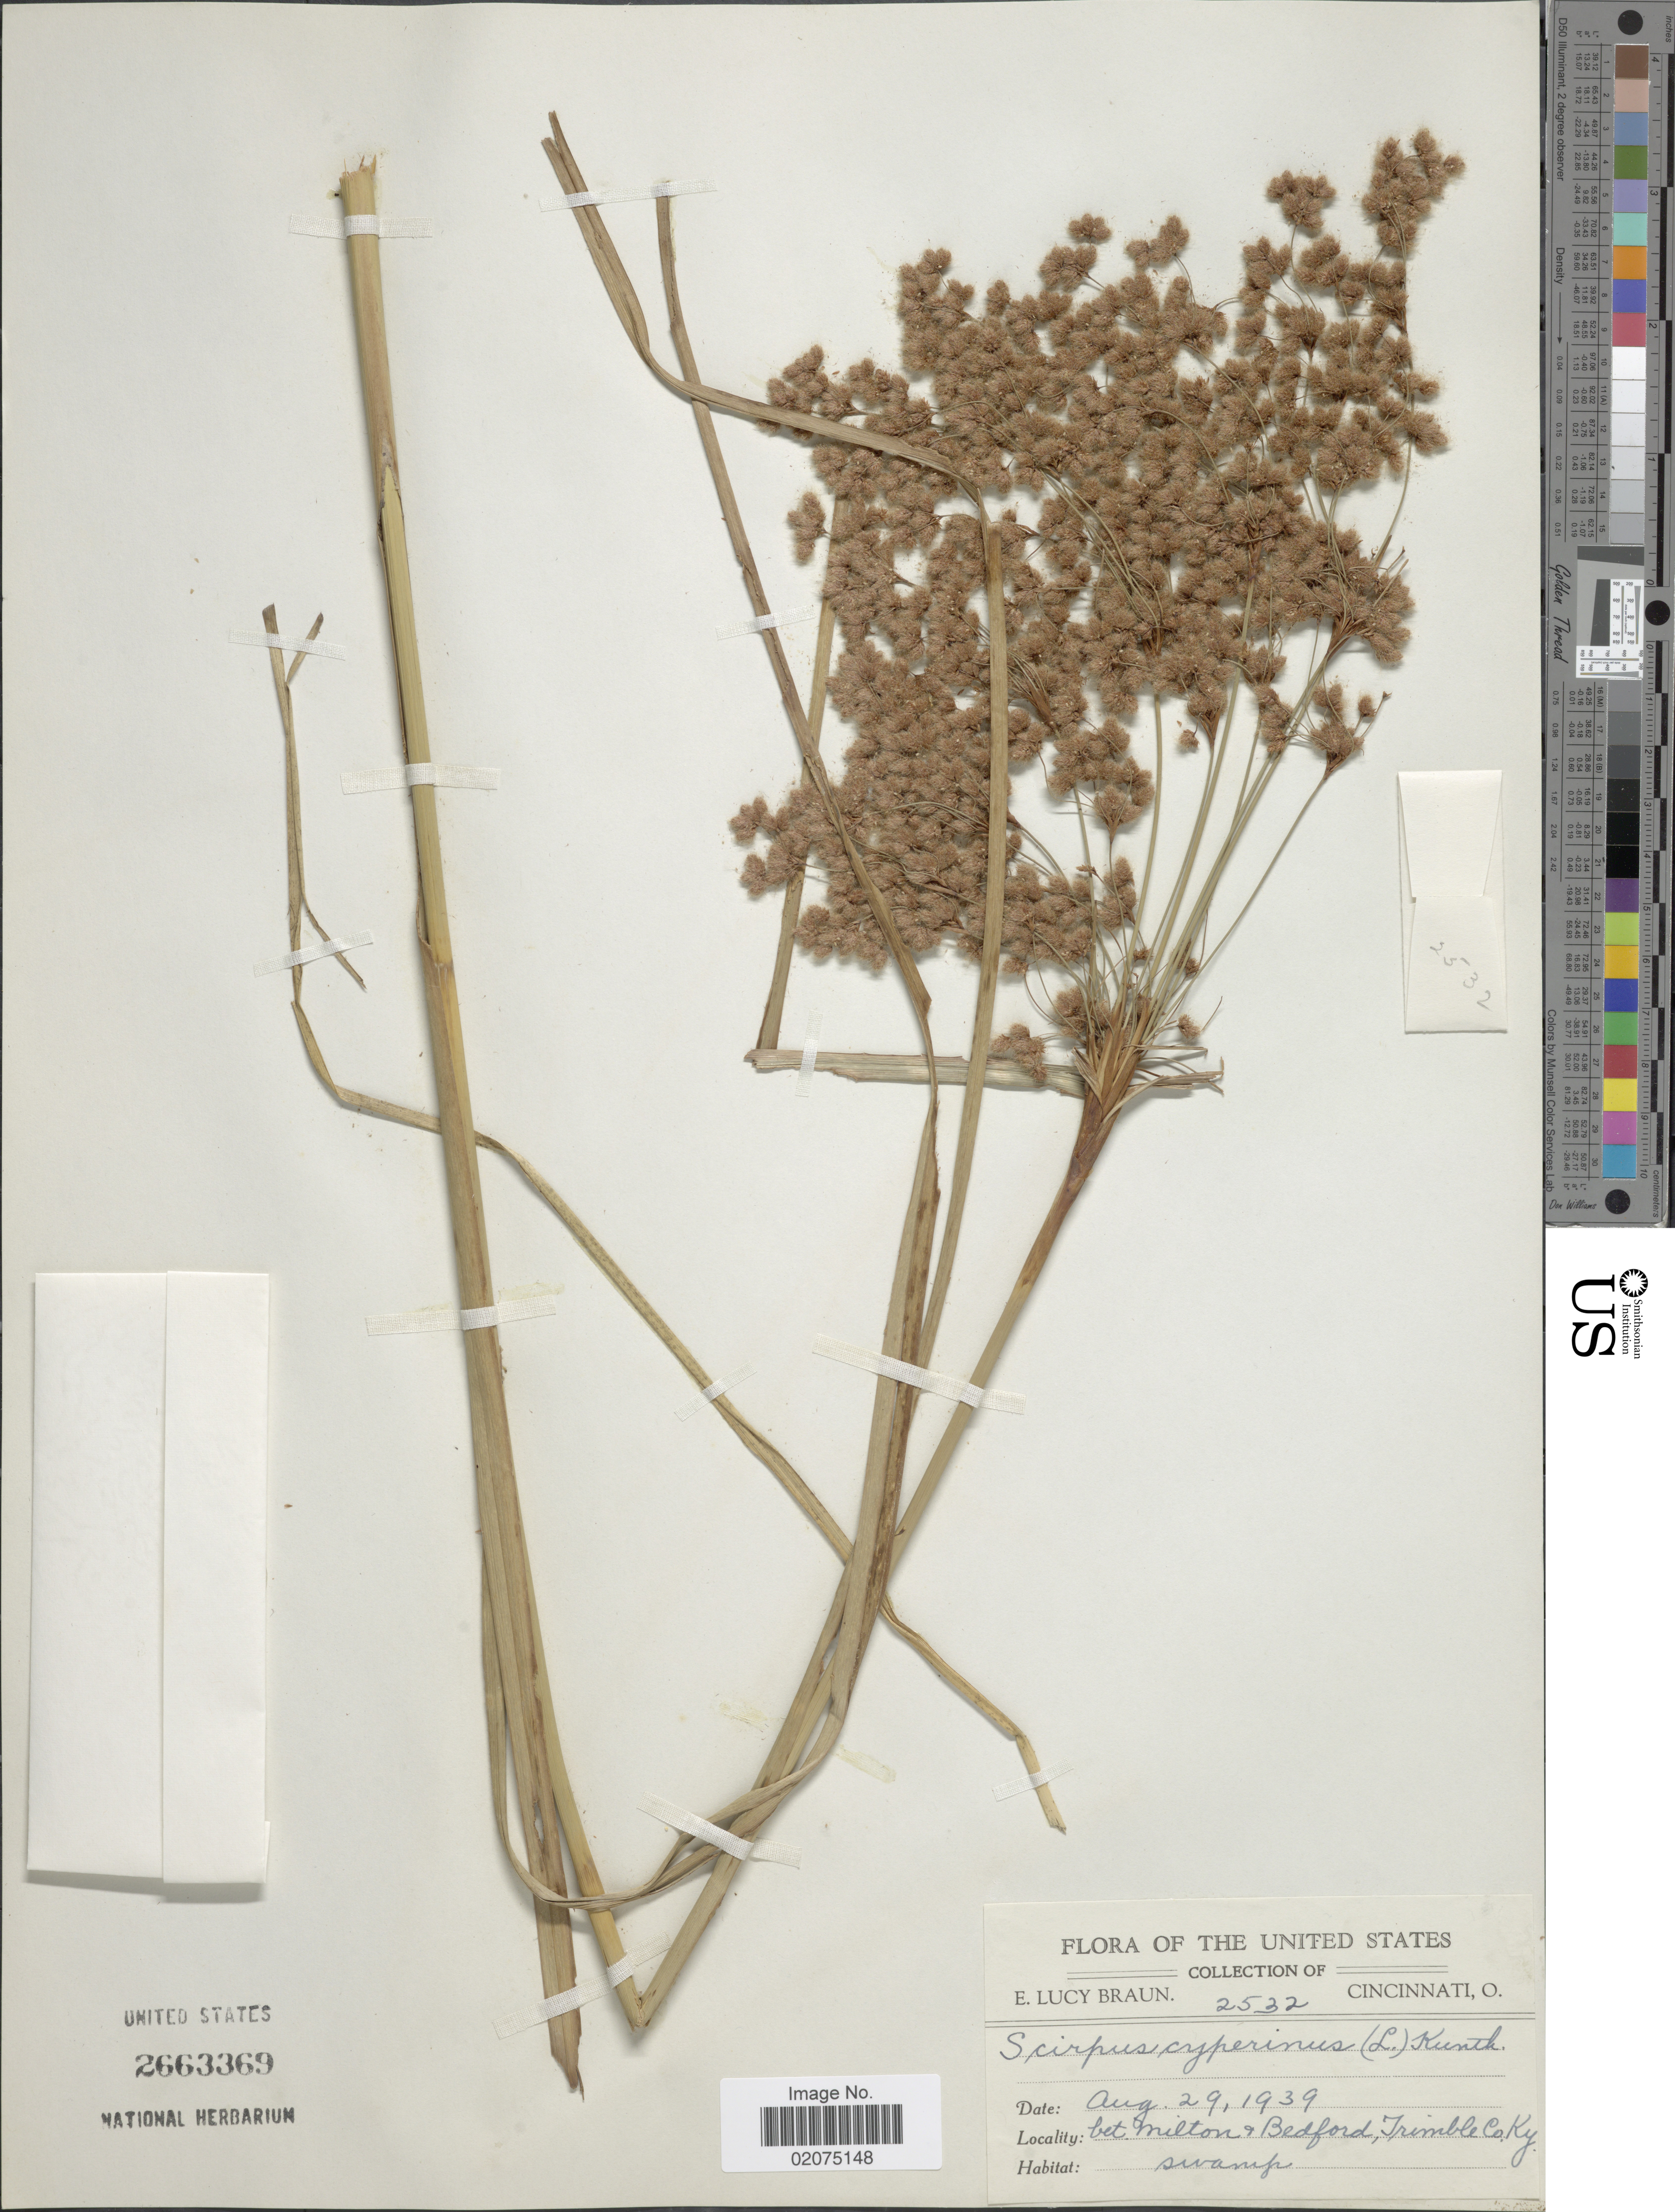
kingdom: Plantae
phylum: Tracheophyta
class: Liliopsida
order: Poales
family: Cyperaceae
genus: Scirpus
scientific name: Scirpus cyperinus (L.) Kunth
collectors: E. L. Braun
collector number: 2532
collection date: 1939-08-29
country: United States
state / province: Kentucky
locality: Bet. Milton & Bedford, Trimble Co, Ky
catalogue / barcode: US 2663369